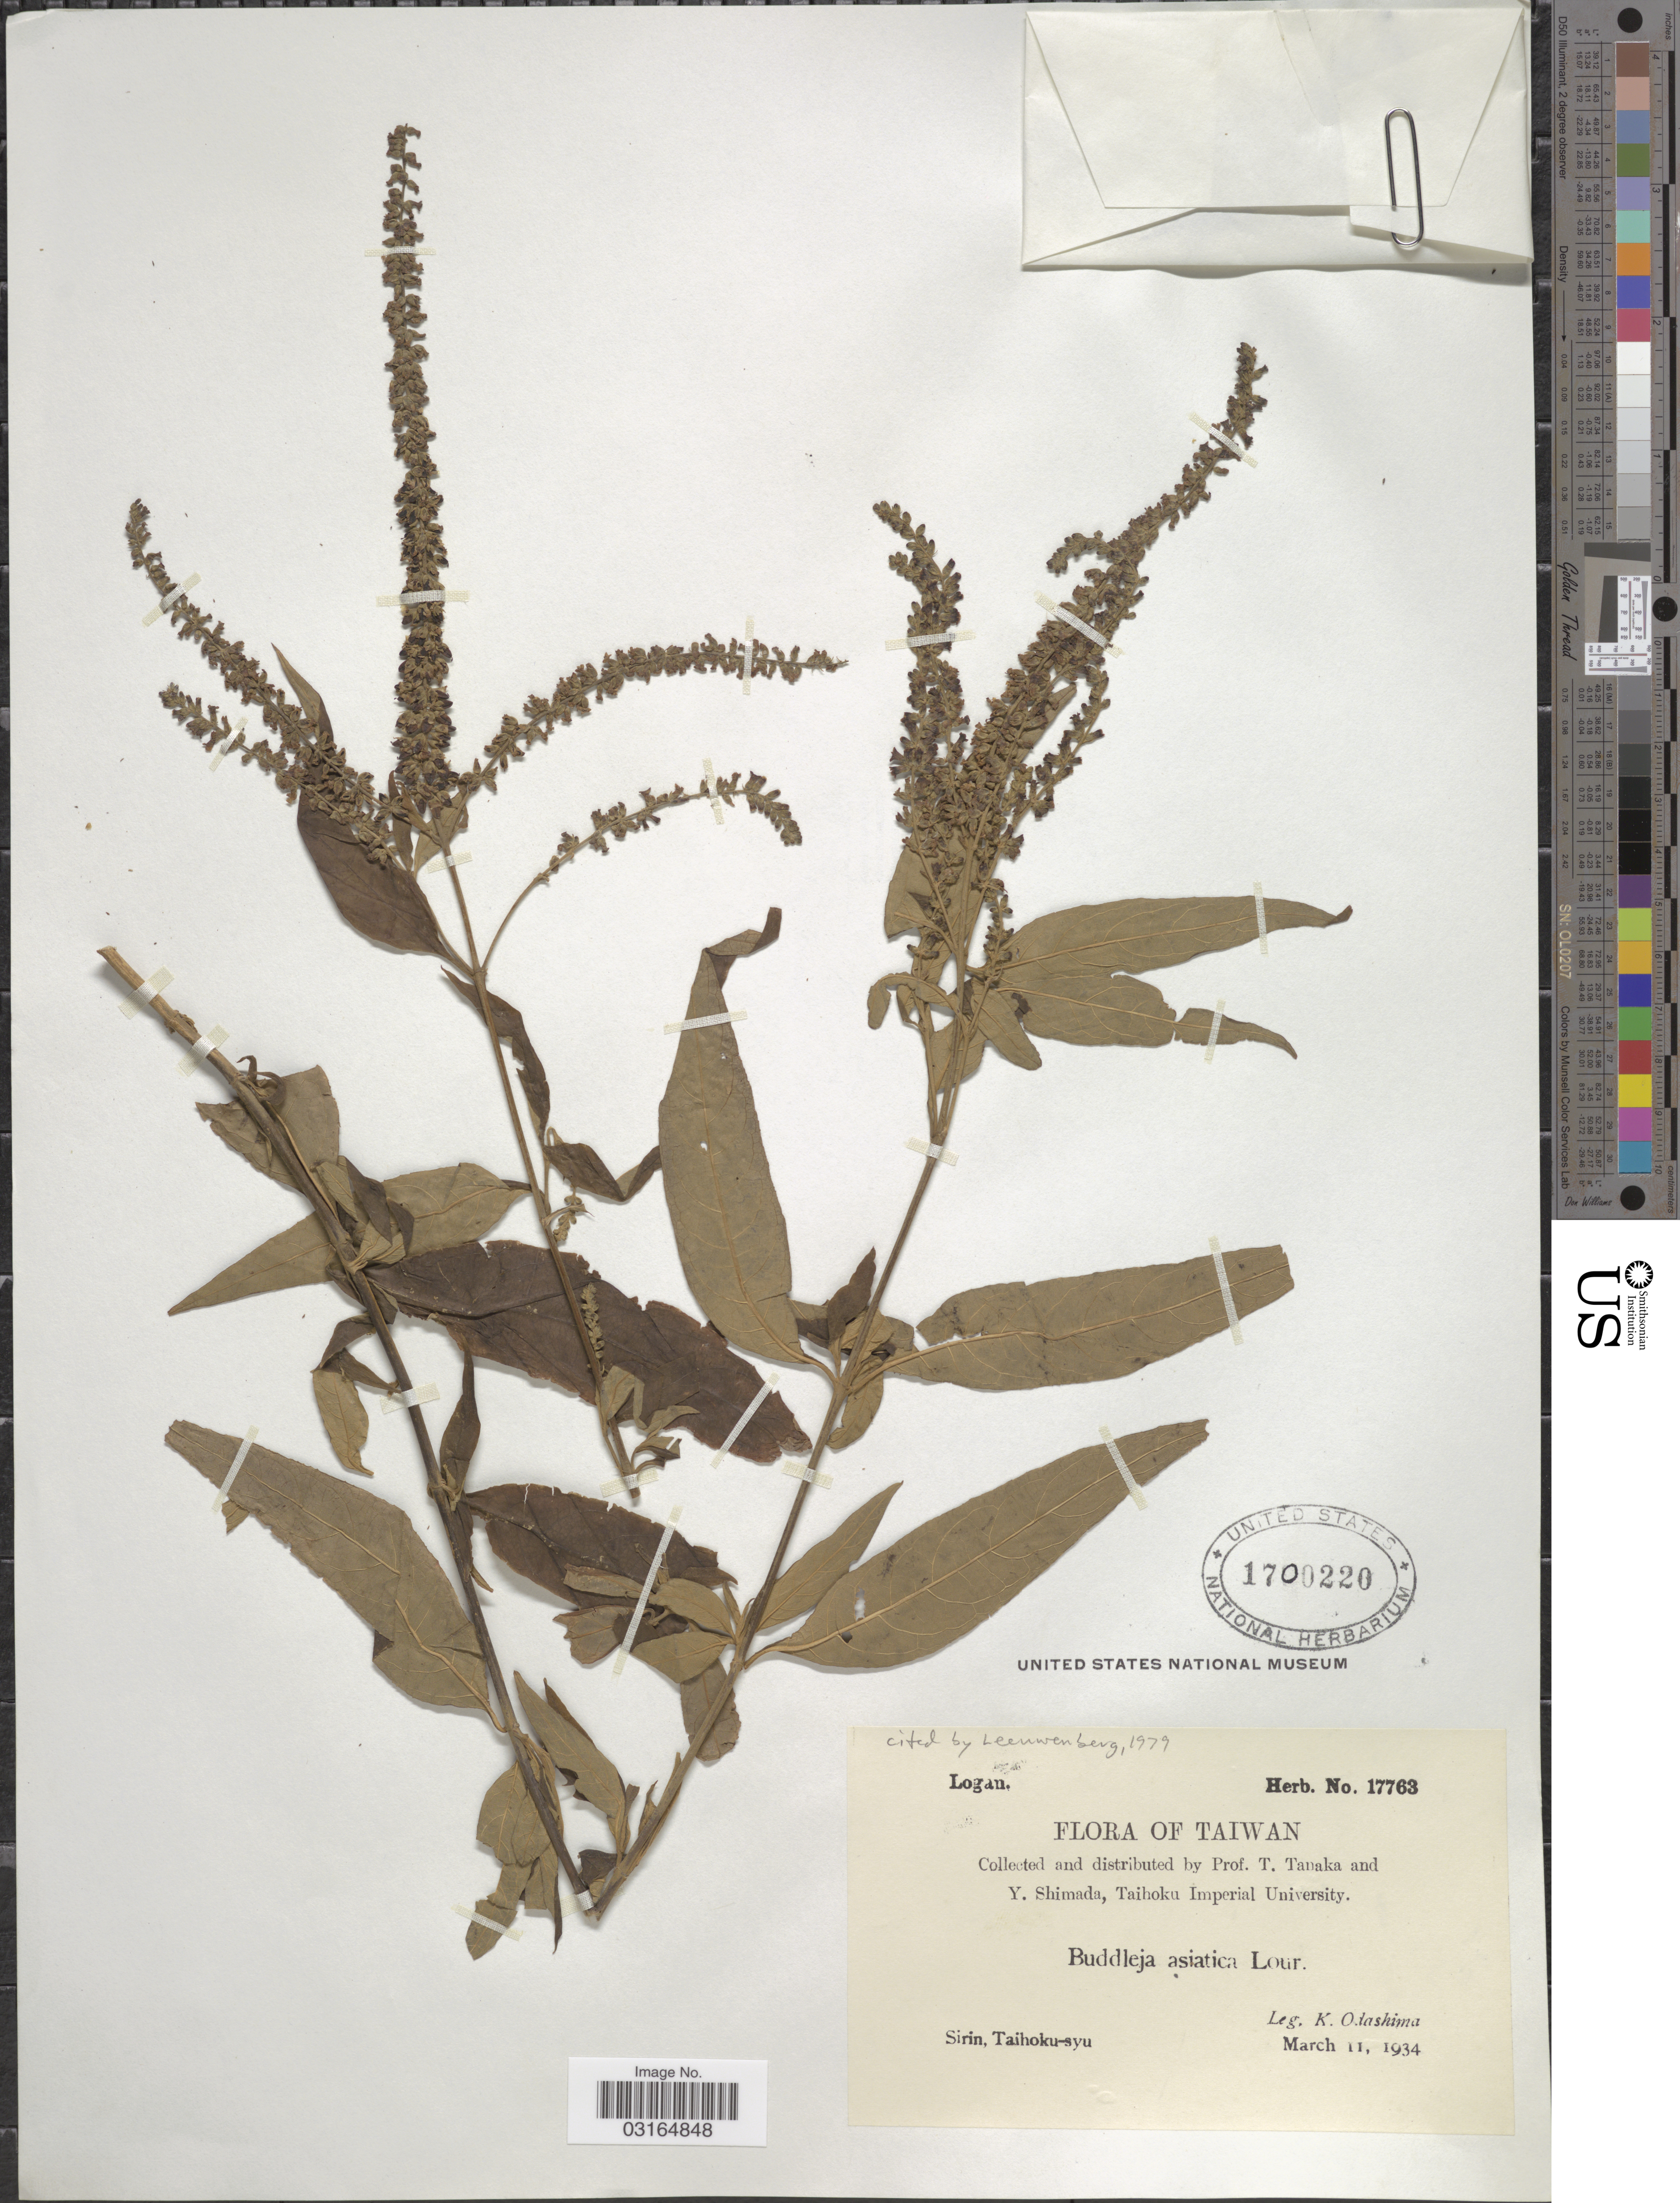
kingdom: Plantae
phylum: Tracheophyta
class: Magnoliopsida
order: Lamiales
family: Scrophulariaceae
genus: Buddleja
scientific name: Buddleja asiatica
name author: Lour.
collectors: K. Odashima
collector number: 17763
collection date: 1934-03-11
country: Taiwan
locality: Sirin, Taihoku-syu.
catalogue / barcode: US 1700220